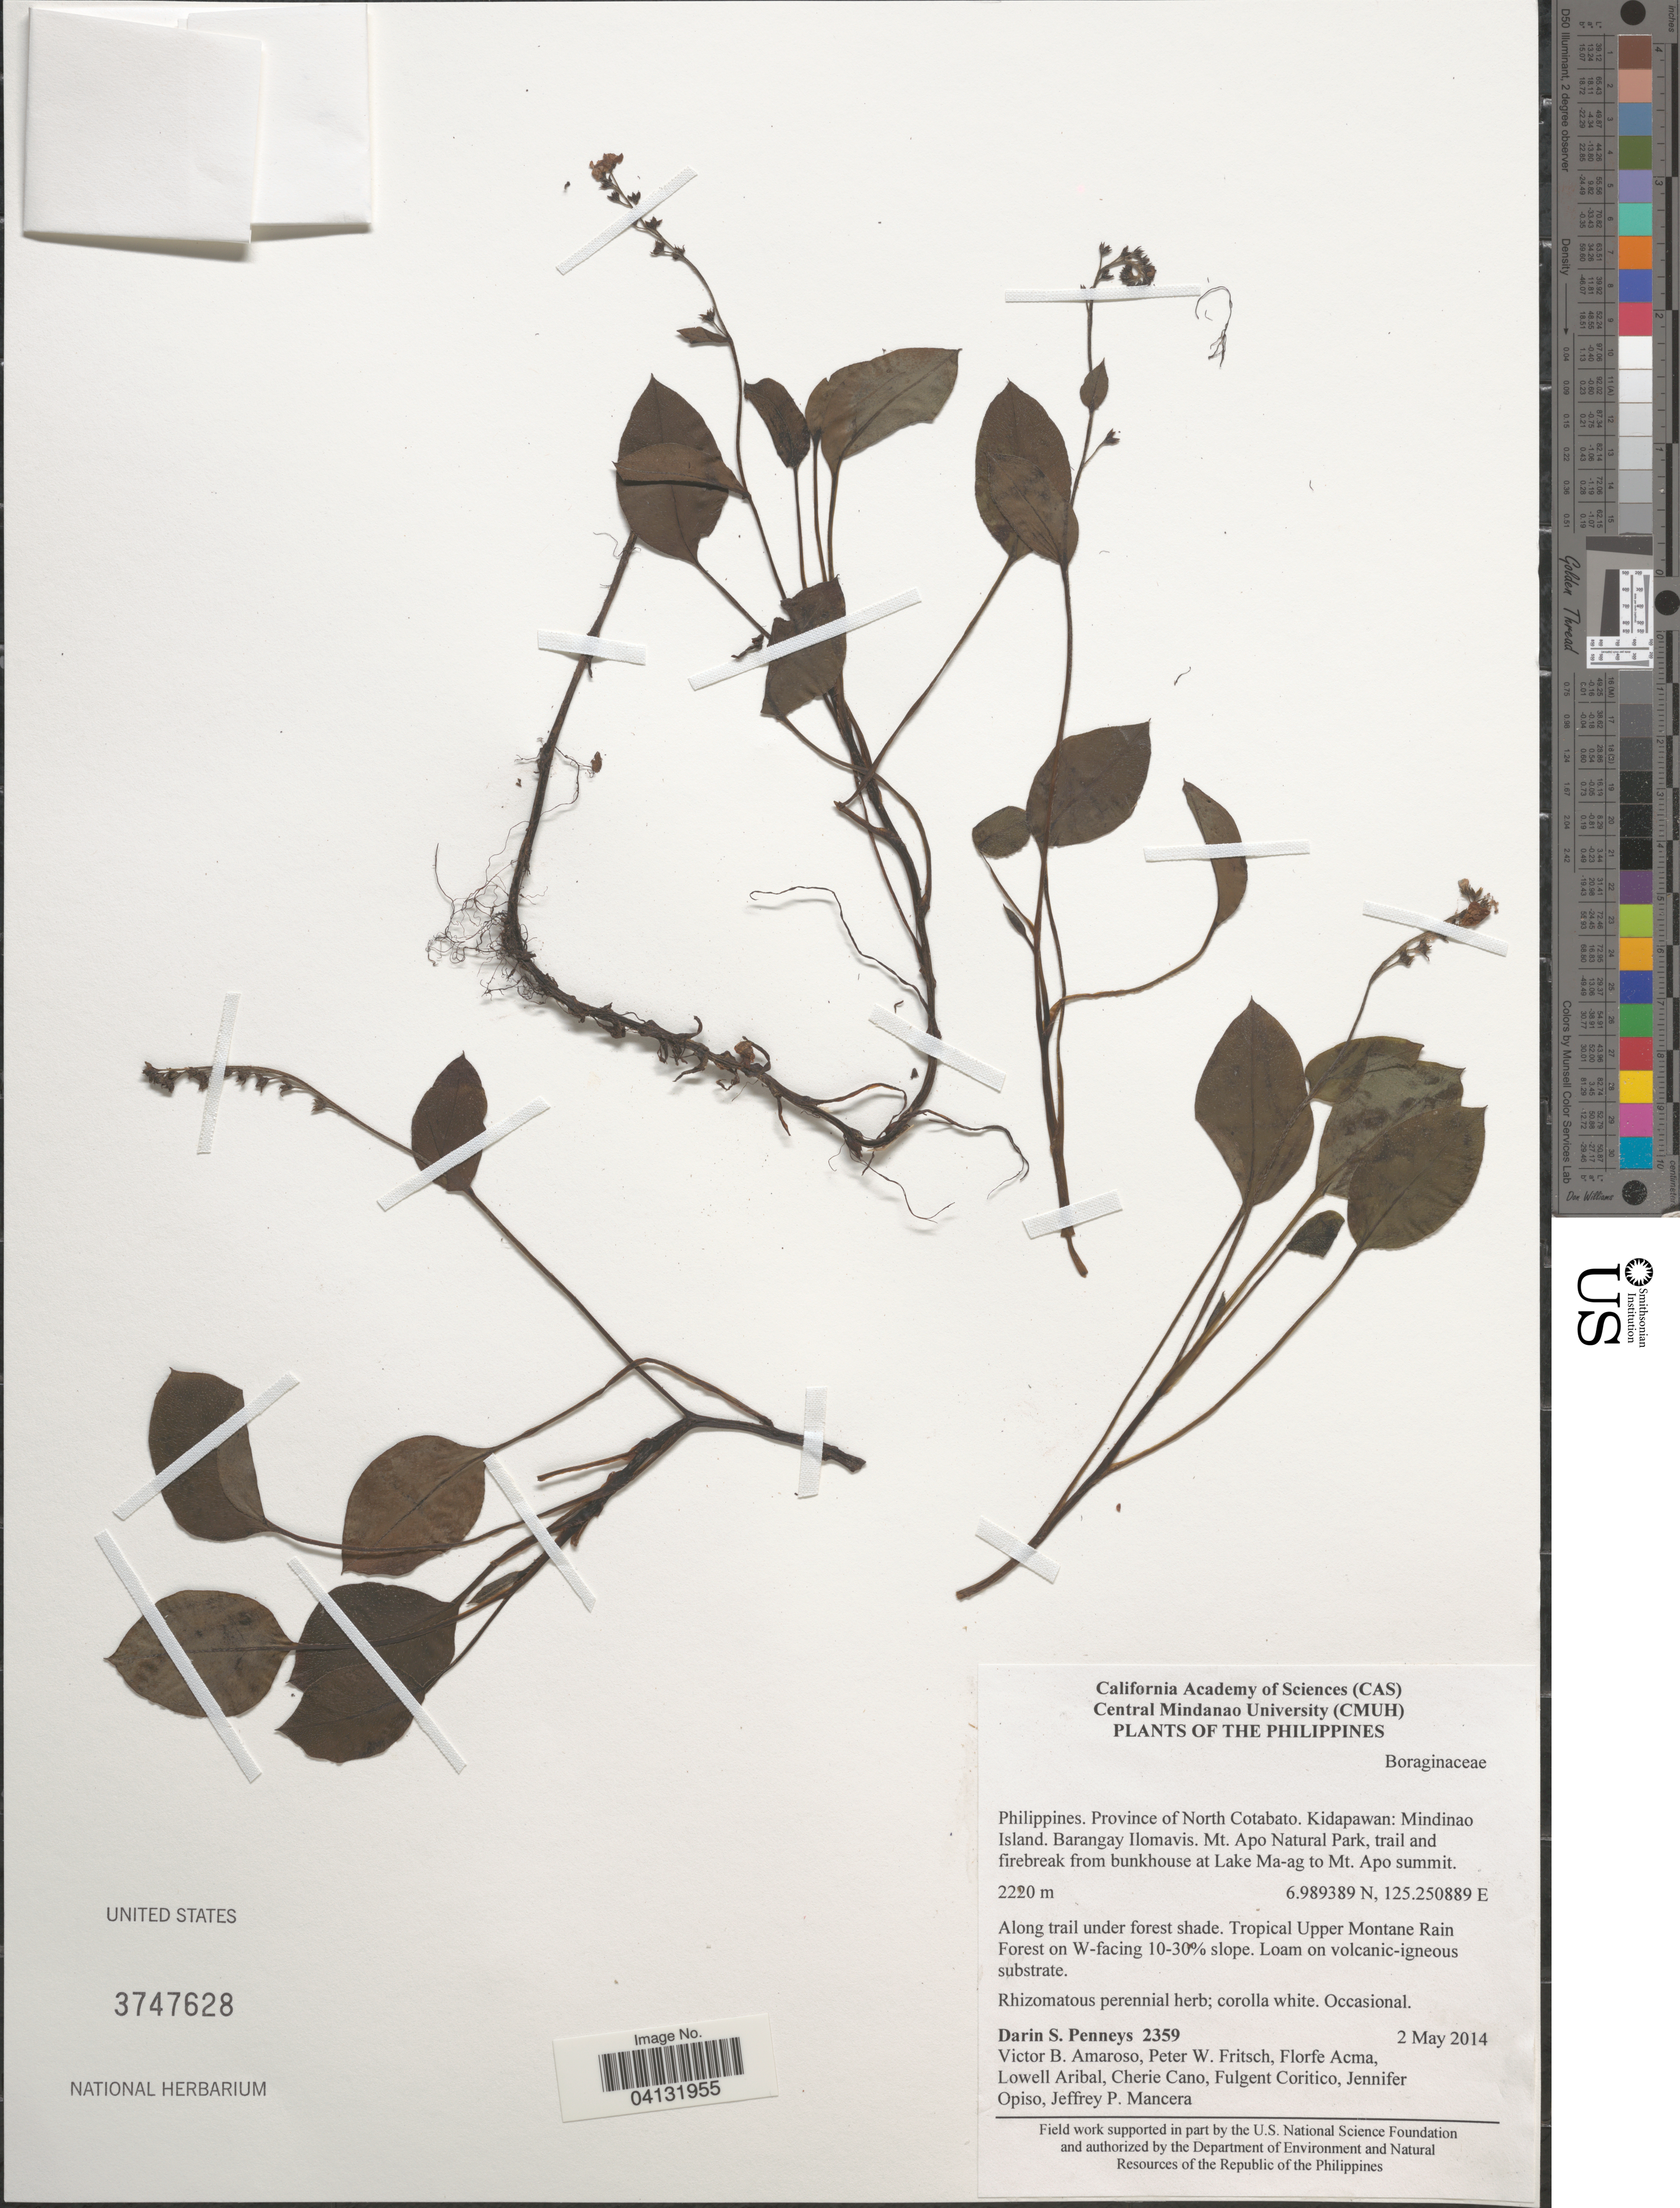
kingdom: Plantae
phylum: Tracheophyta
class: Magnoliopsida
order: Boraginales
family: Boraginaceae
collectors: D. S. Penneys, V. Amoroso, P. W. Fritsch, F. Acma & et al.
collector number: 2359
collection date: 2014-05-02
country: Philippines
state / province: Soccsksargen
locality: Province of North Cotabato. Kidapawan: Mindinao Island. Barangay Ilomavis. Mt. Apo Natural Park, trail and firebreak from bunkhouse at Lake Ma-ag to Mt. Apo summit. Tropical Upper Montane Rain Forest on W-facing 10-30% slope.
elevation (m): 2220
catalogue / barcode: US 3747628